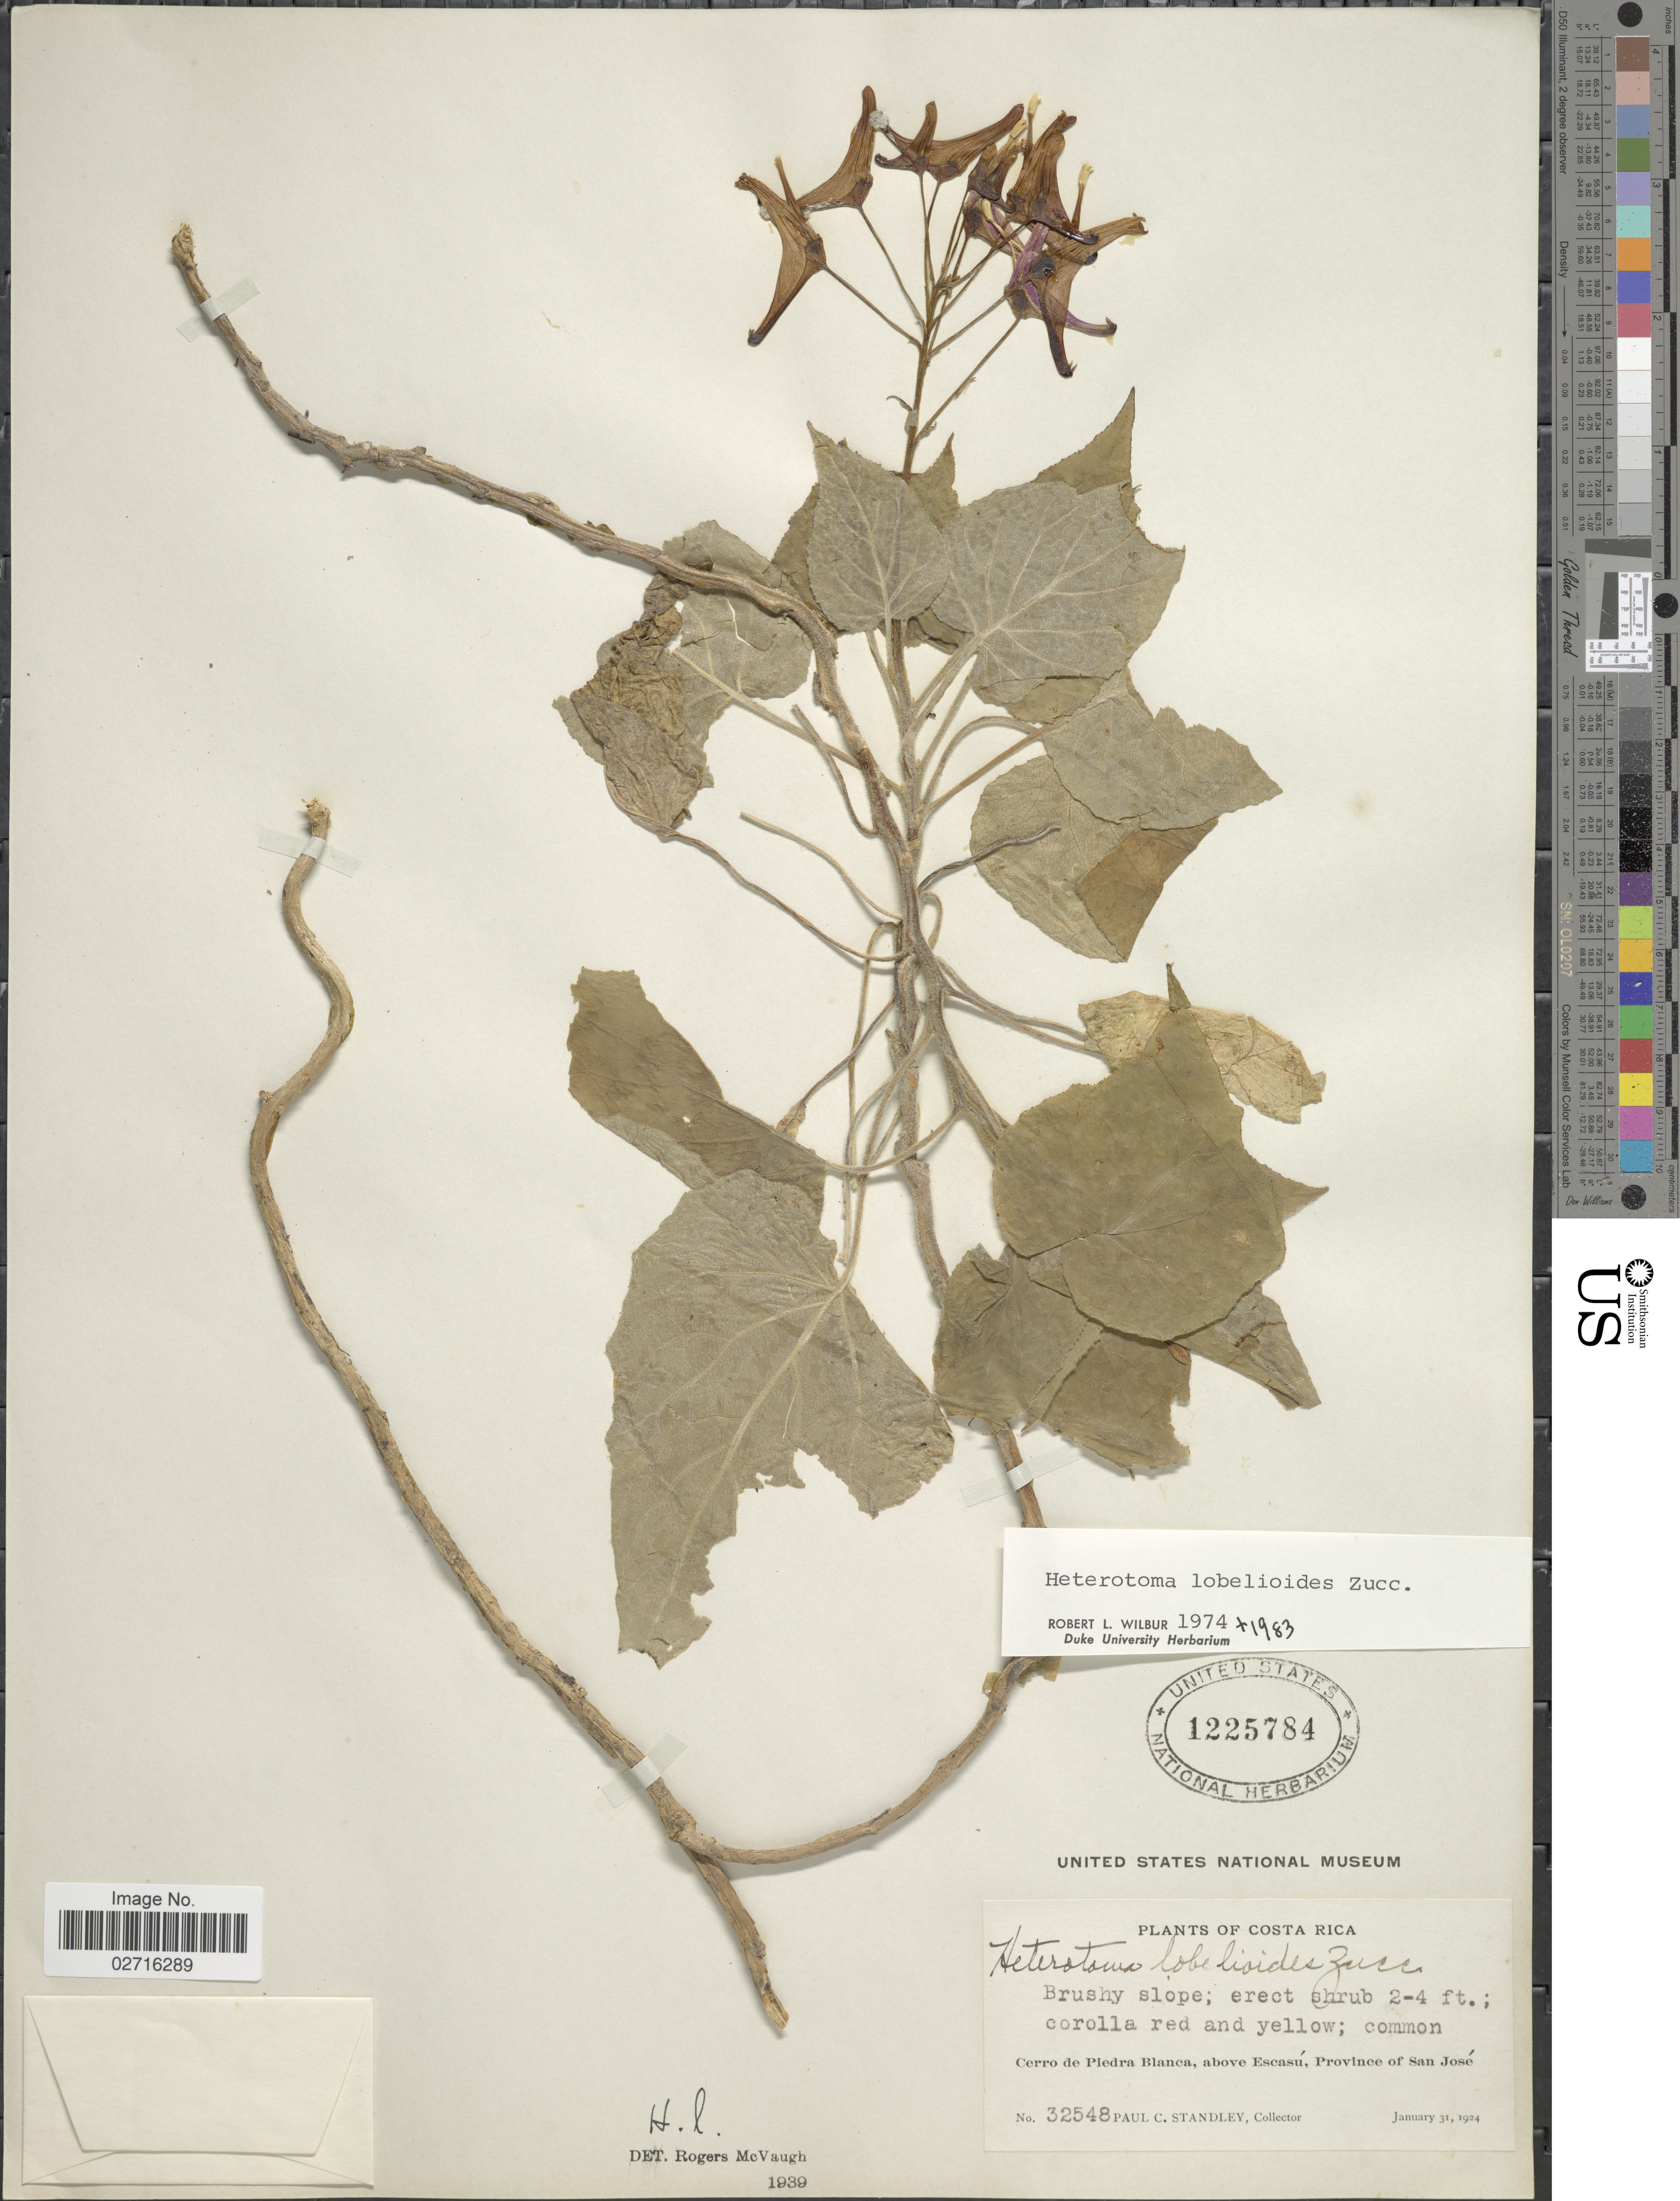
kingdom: Plantae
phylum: Tracheophyta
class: Magnoliopsida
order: Asterales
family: Campanulaceae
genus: Heterotoma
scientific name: Heterotoma lobelioides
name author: Zucc.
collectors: P. C. Standley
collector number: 32548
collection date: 1924-01-31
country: Costa Rica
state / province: San José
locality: Cerro de Piedra Blanca, above Escasú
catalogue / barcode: US 1225784